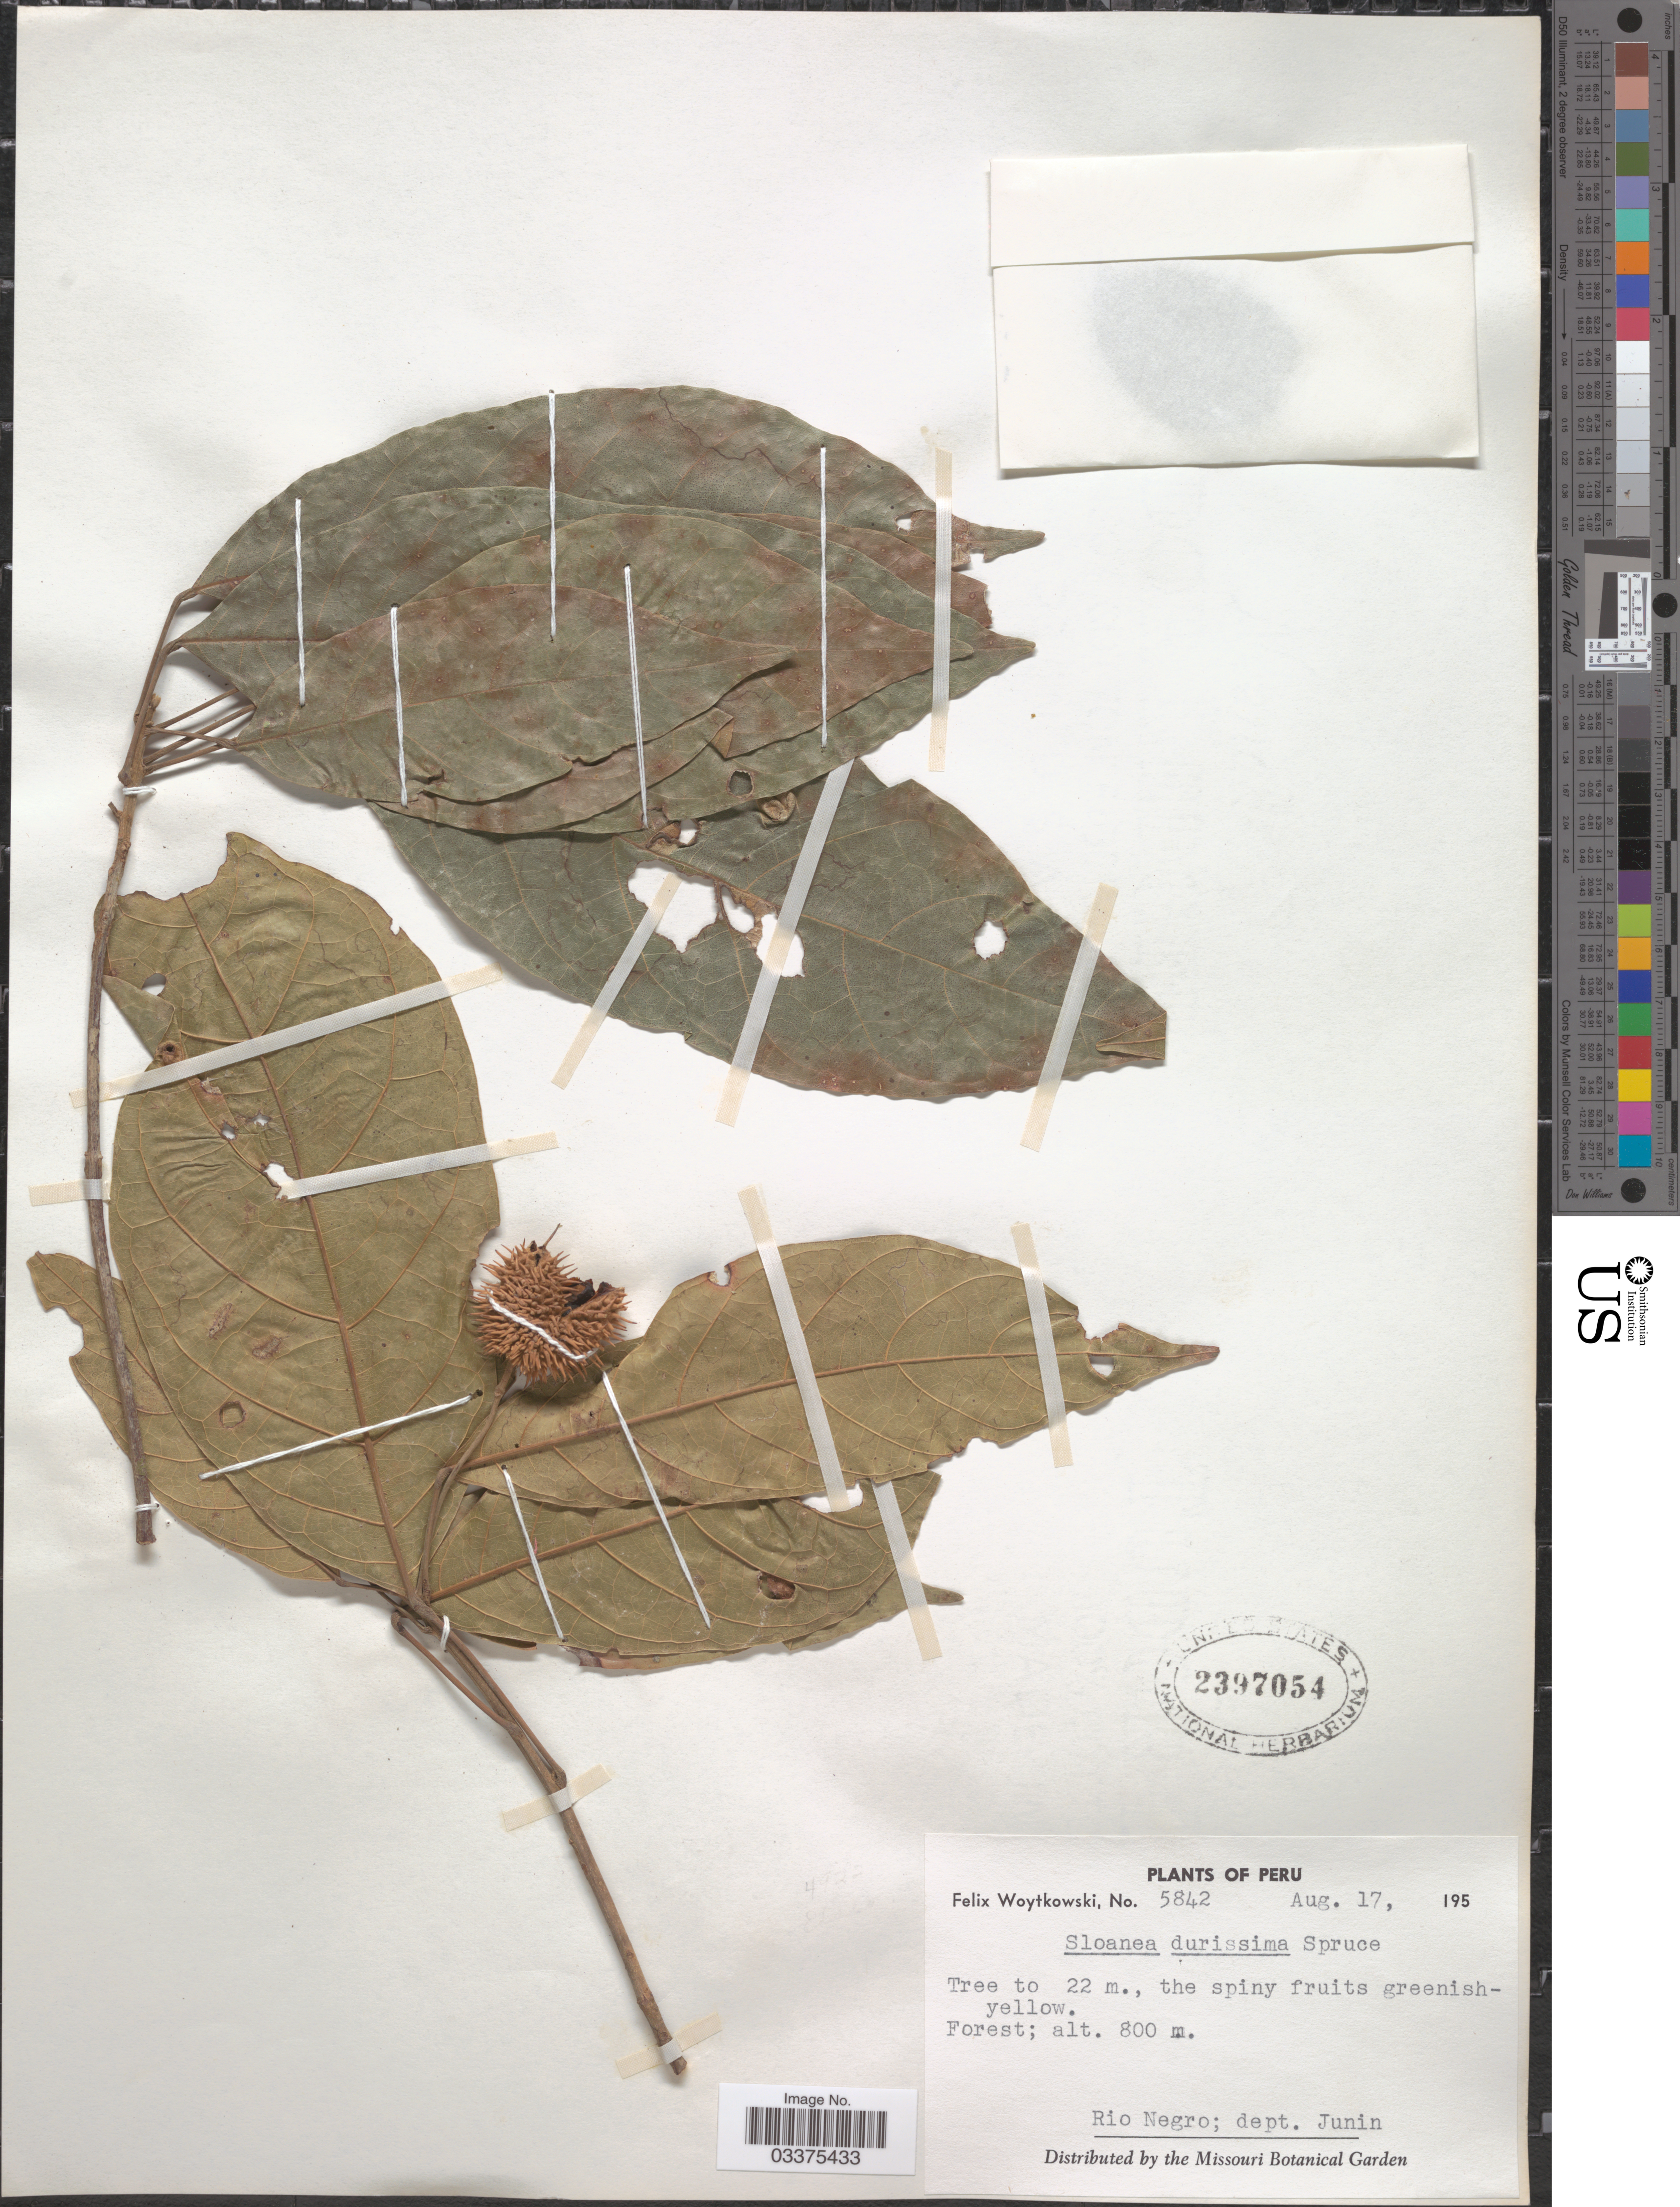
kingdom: Plantae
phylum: Tracheophyta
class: Magnoliopsida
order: Oxalidales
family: Elaeocarpaceae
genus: Sloanea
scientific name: Sloanea durissima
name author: Spruce ex Benth.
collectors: F. Woytkowski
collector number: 5842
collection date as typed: Aug. 17, 195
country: Peru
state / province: Junín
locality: Rio Negro; dept. Junin.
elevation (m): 800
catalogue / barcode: US 2397054